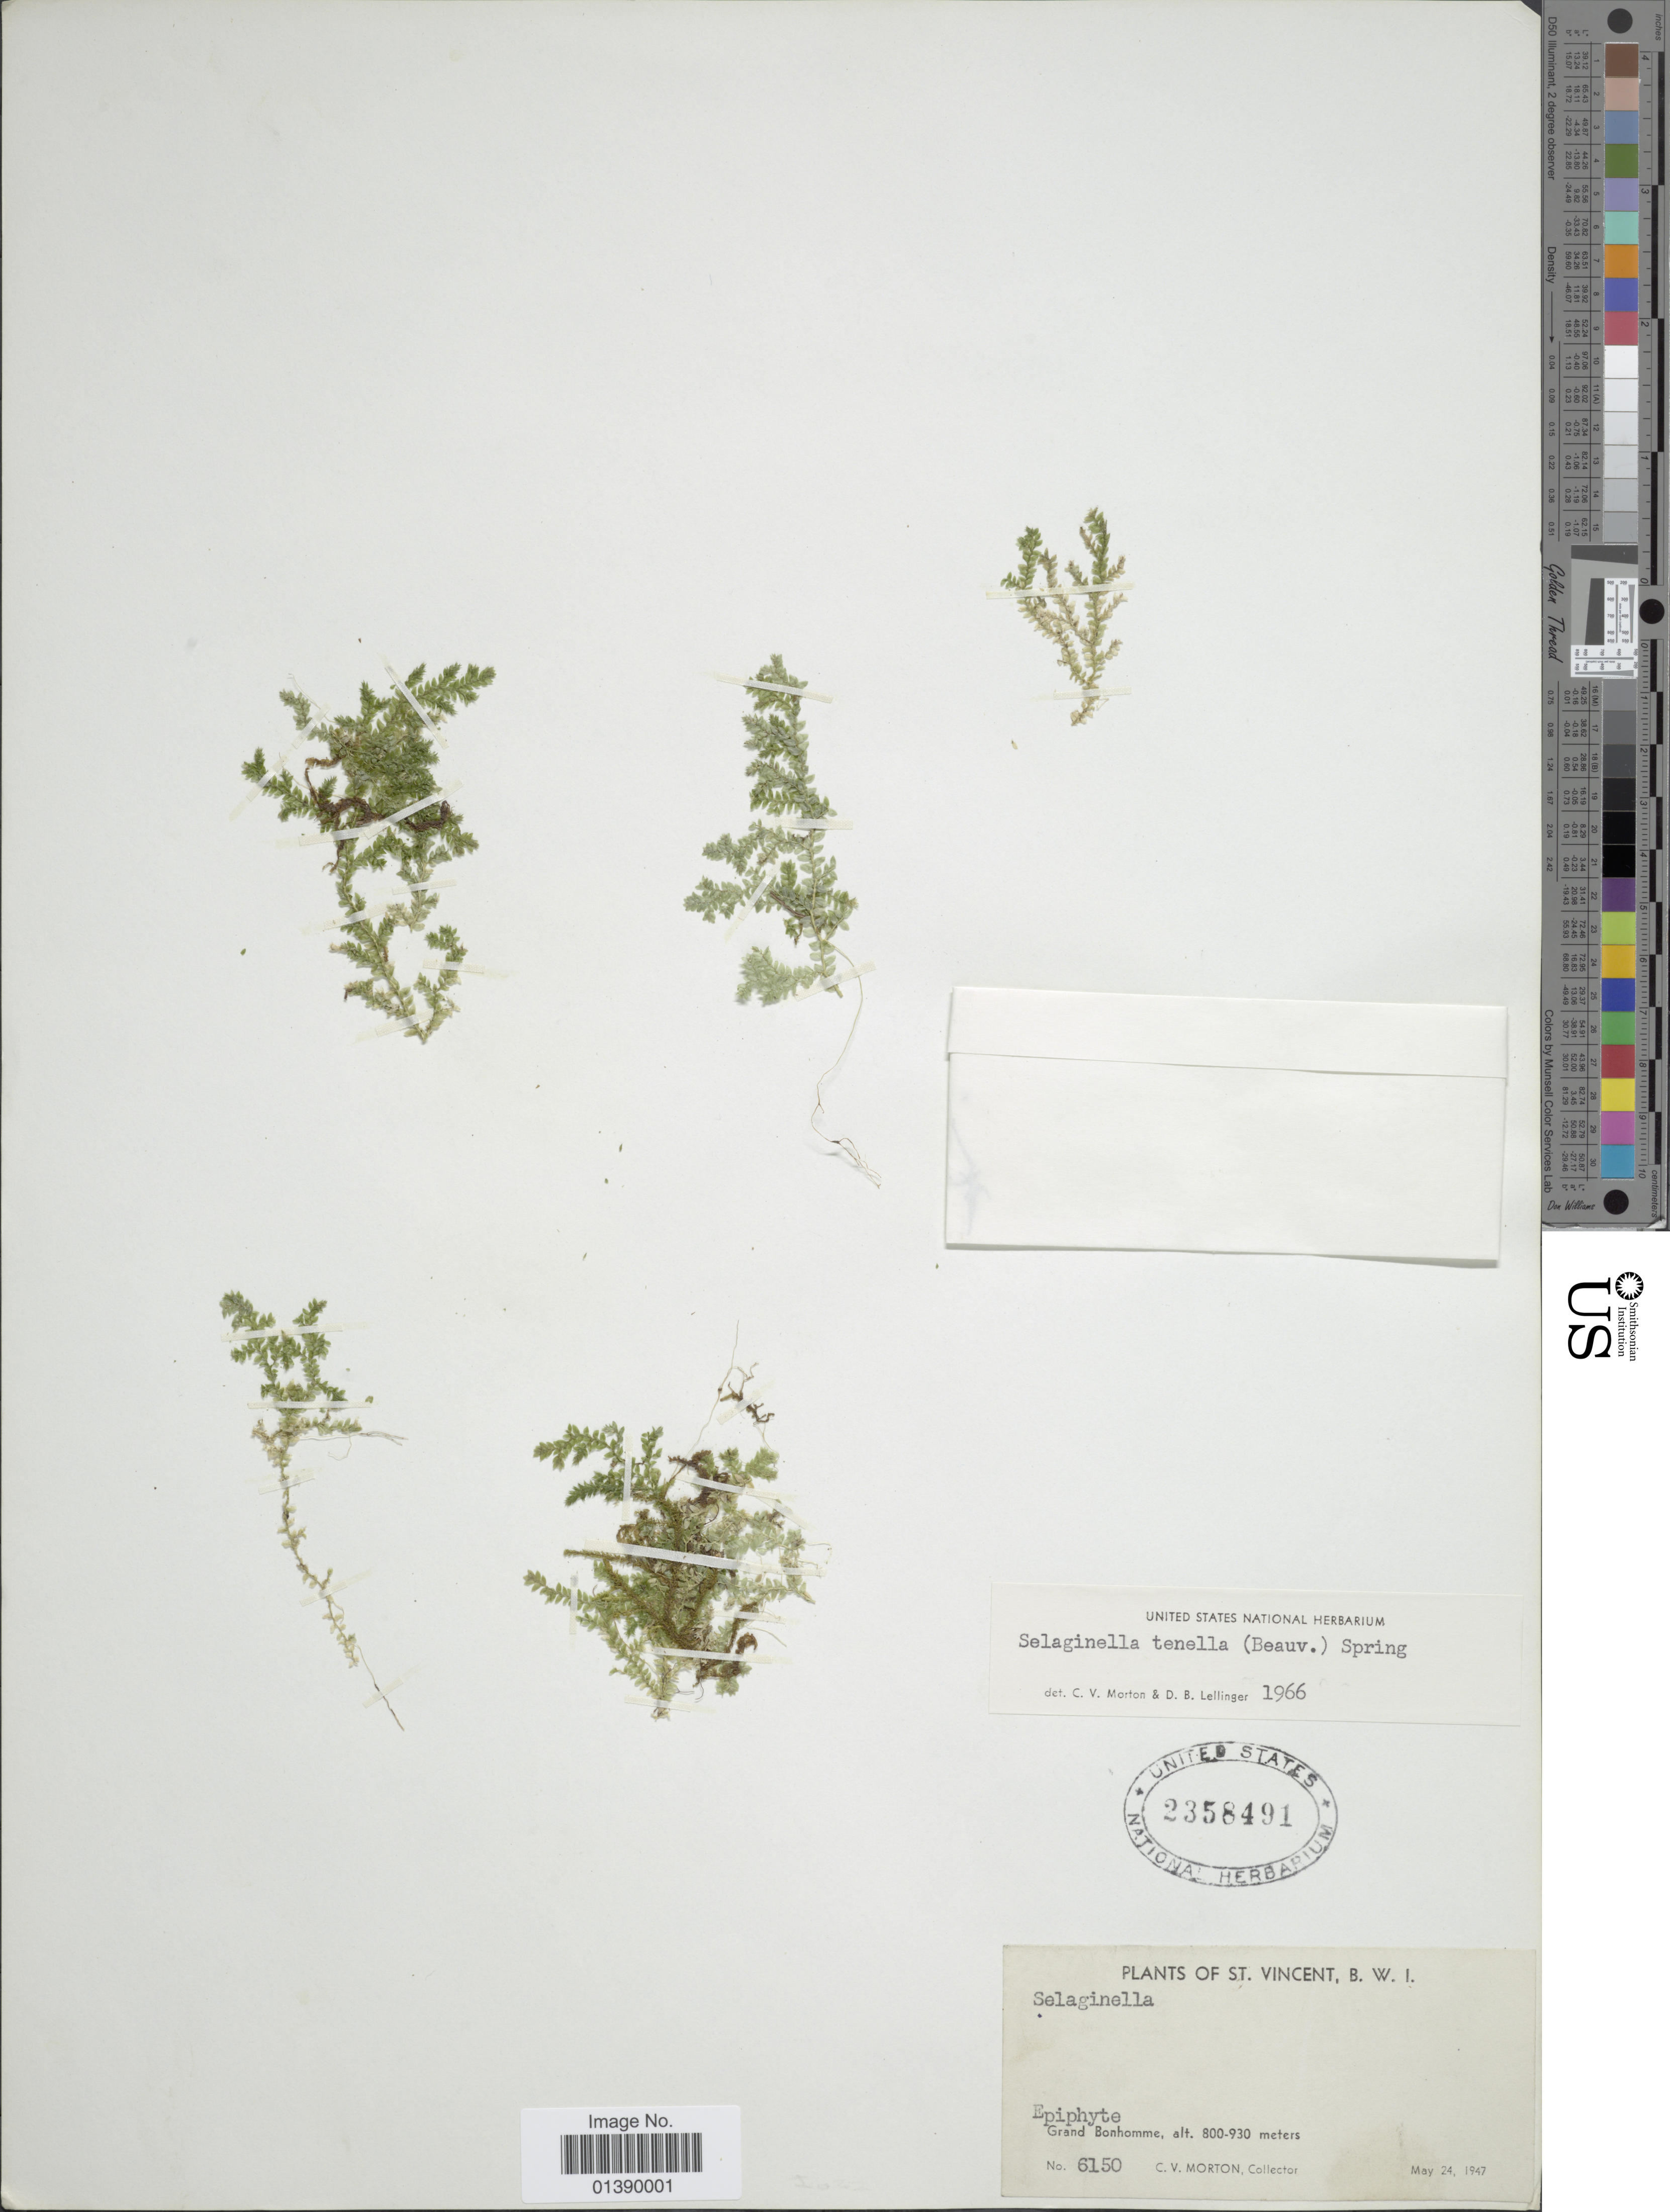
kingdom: Plantae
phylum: Tracheophyta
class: Lycopodiopsida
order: Selaginellales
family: Selaginellaceae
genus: Selaginella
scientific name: Selaginella tenella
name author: (P. Beauv.) Spring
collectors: C. V. Morton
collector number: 6150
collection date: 1947-05-24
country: St. Vincent - Grenadines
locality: St. Vincent, B.W.I., Grand Bonhomme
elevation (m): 800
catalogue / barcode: US 2358491